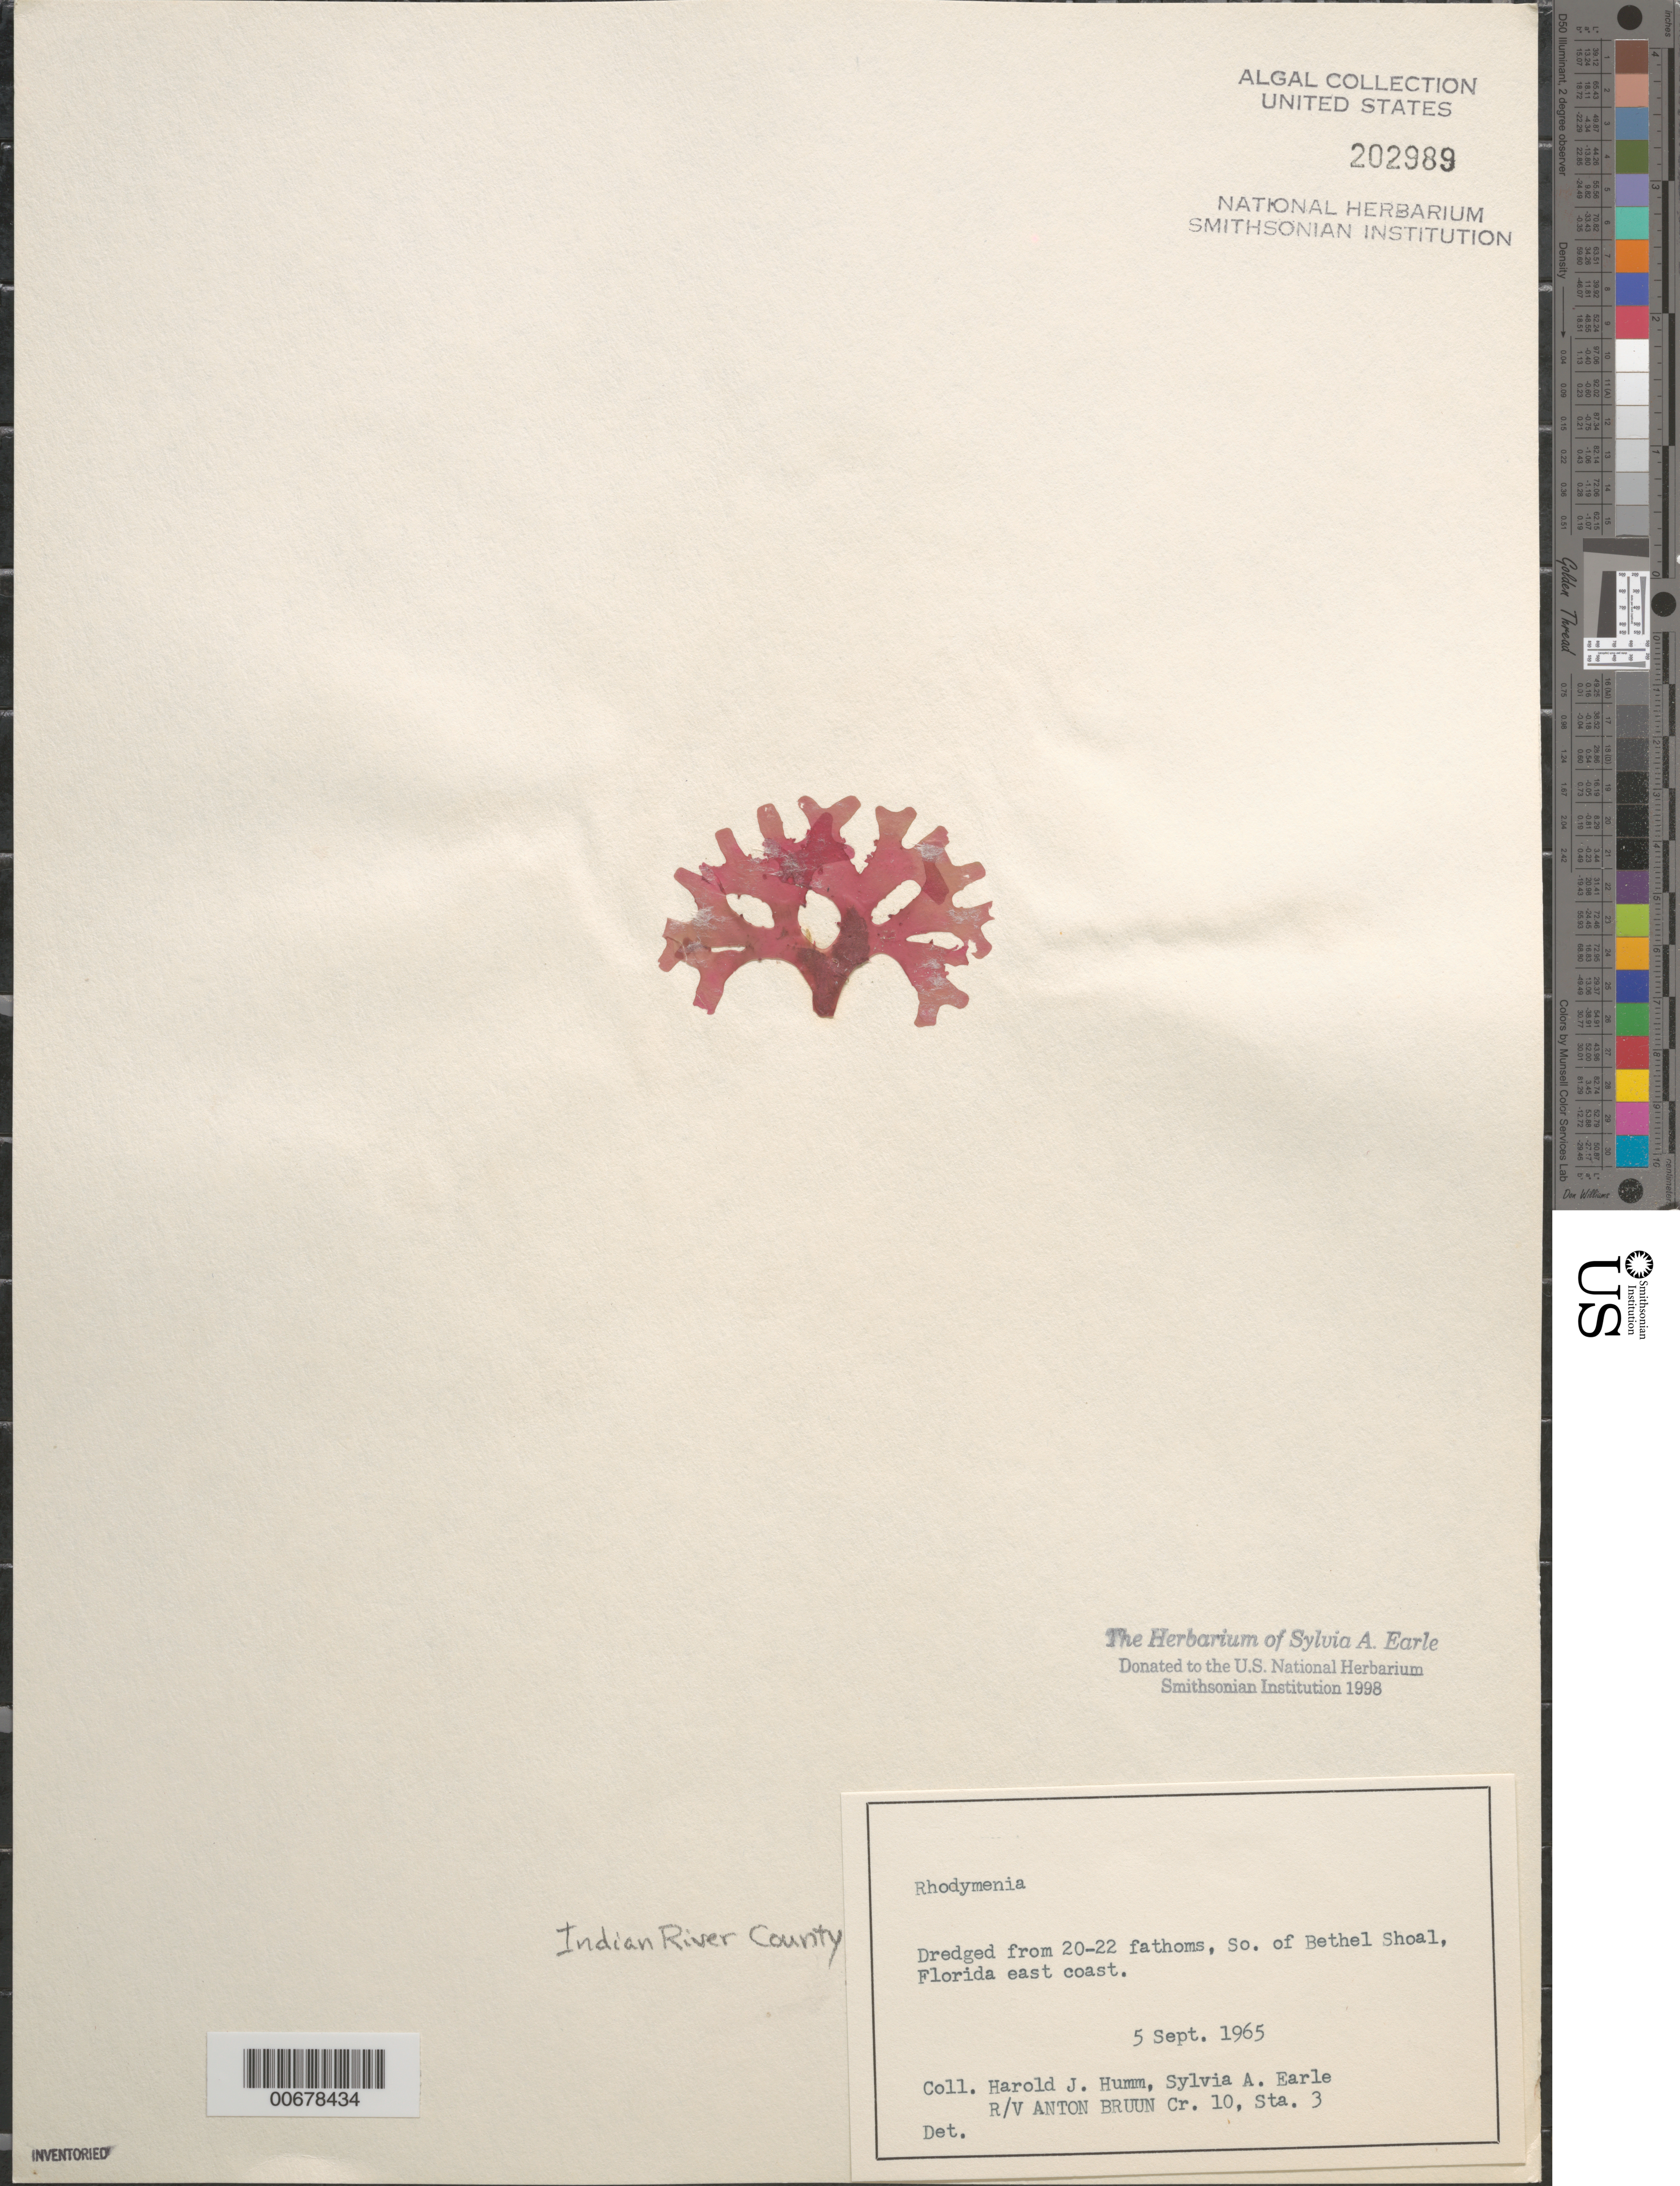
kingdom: Plantae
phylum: Rhodophyta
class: Florideophyceae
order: Rhodymeniales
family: Rhodymeniaceae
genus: Rhodymenia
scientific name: Rhodymenia sp.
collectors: H. J. Humm & S. A. Earle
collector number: Station 3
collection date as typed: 05 Sep 1965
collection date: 1965-09-05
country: United States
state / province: Florida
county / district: Indian River County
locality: South of Bethel Shoal, Florida east coast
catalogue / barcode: US 202989